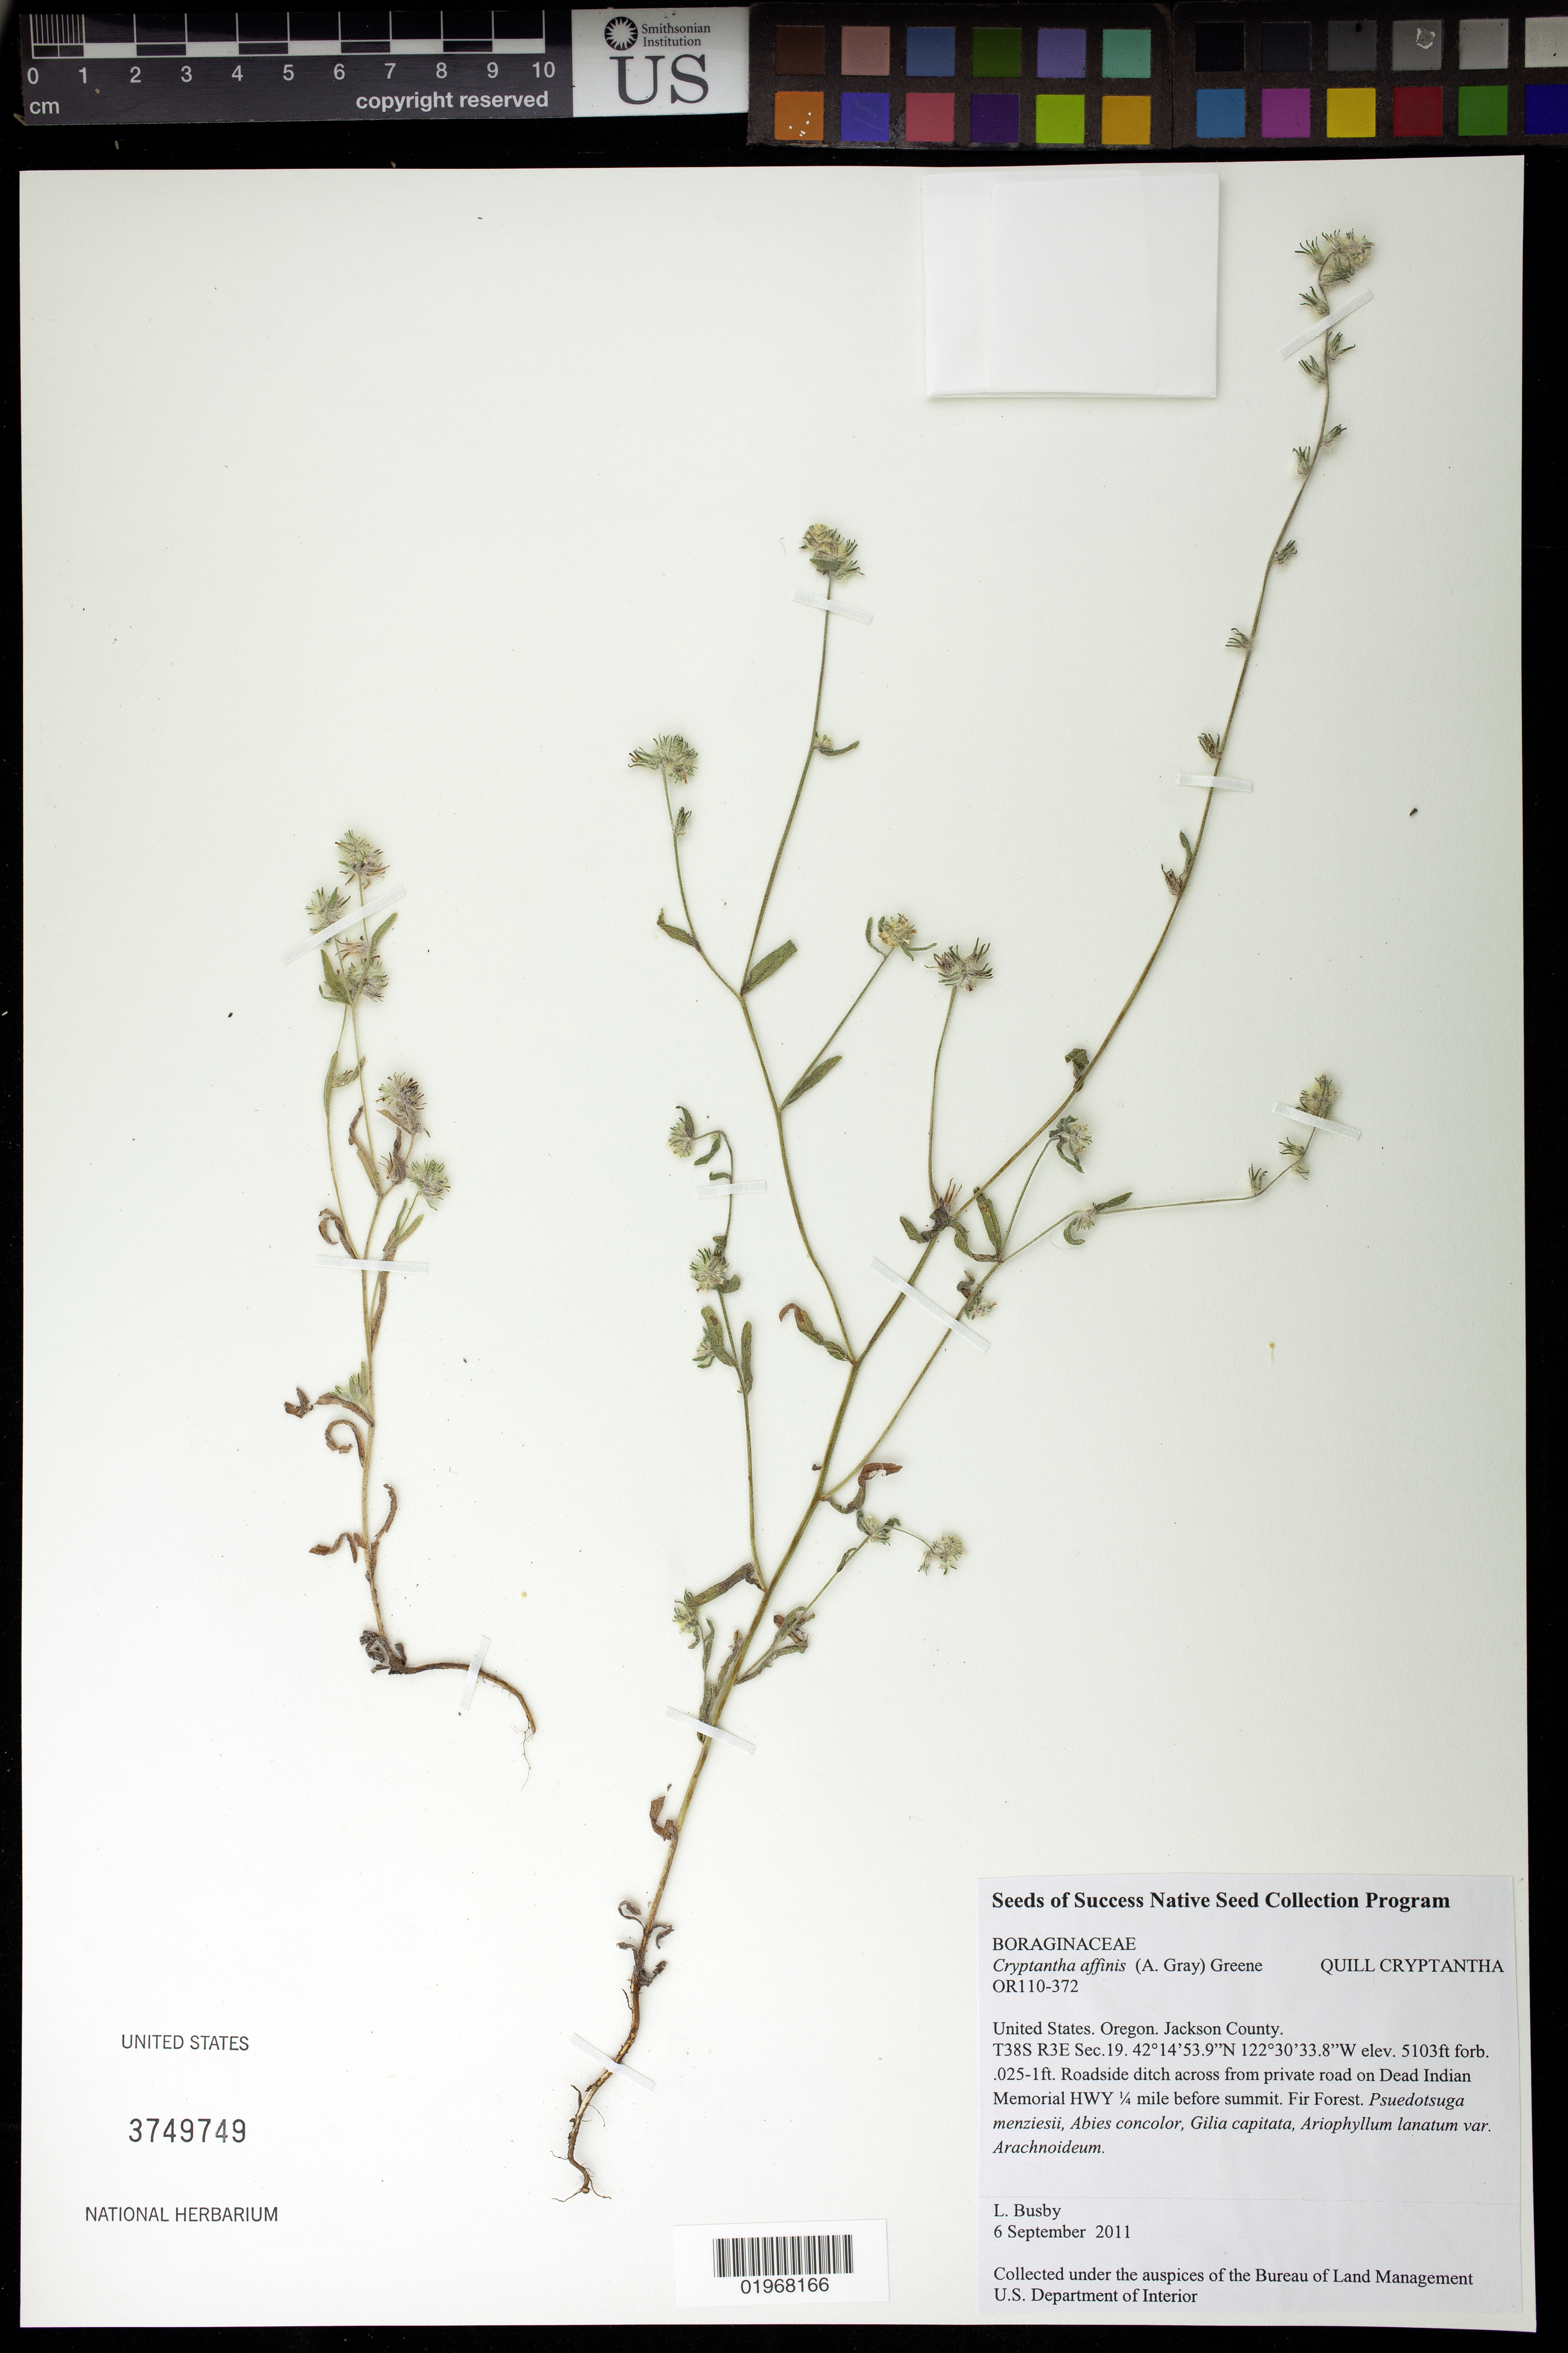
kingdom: Plantae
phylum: Tracheophyta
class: Magnoliopsida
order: Boraginales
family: Boraginaceae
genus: Cryptantha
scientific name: Cryptantha affinis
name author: (A. Gray) Greene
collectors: L. Busby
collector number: OR110-372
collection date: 2011-09-06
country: United States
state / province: Oregon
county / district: Jackson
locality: Roadside ditch across from private road on Dead Indian Memorial Hwy 1/4 mile before summit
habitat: Fir forest. With Abies concolor, Gilia capitata, ect.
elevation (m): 1555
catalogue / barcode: US 3749749